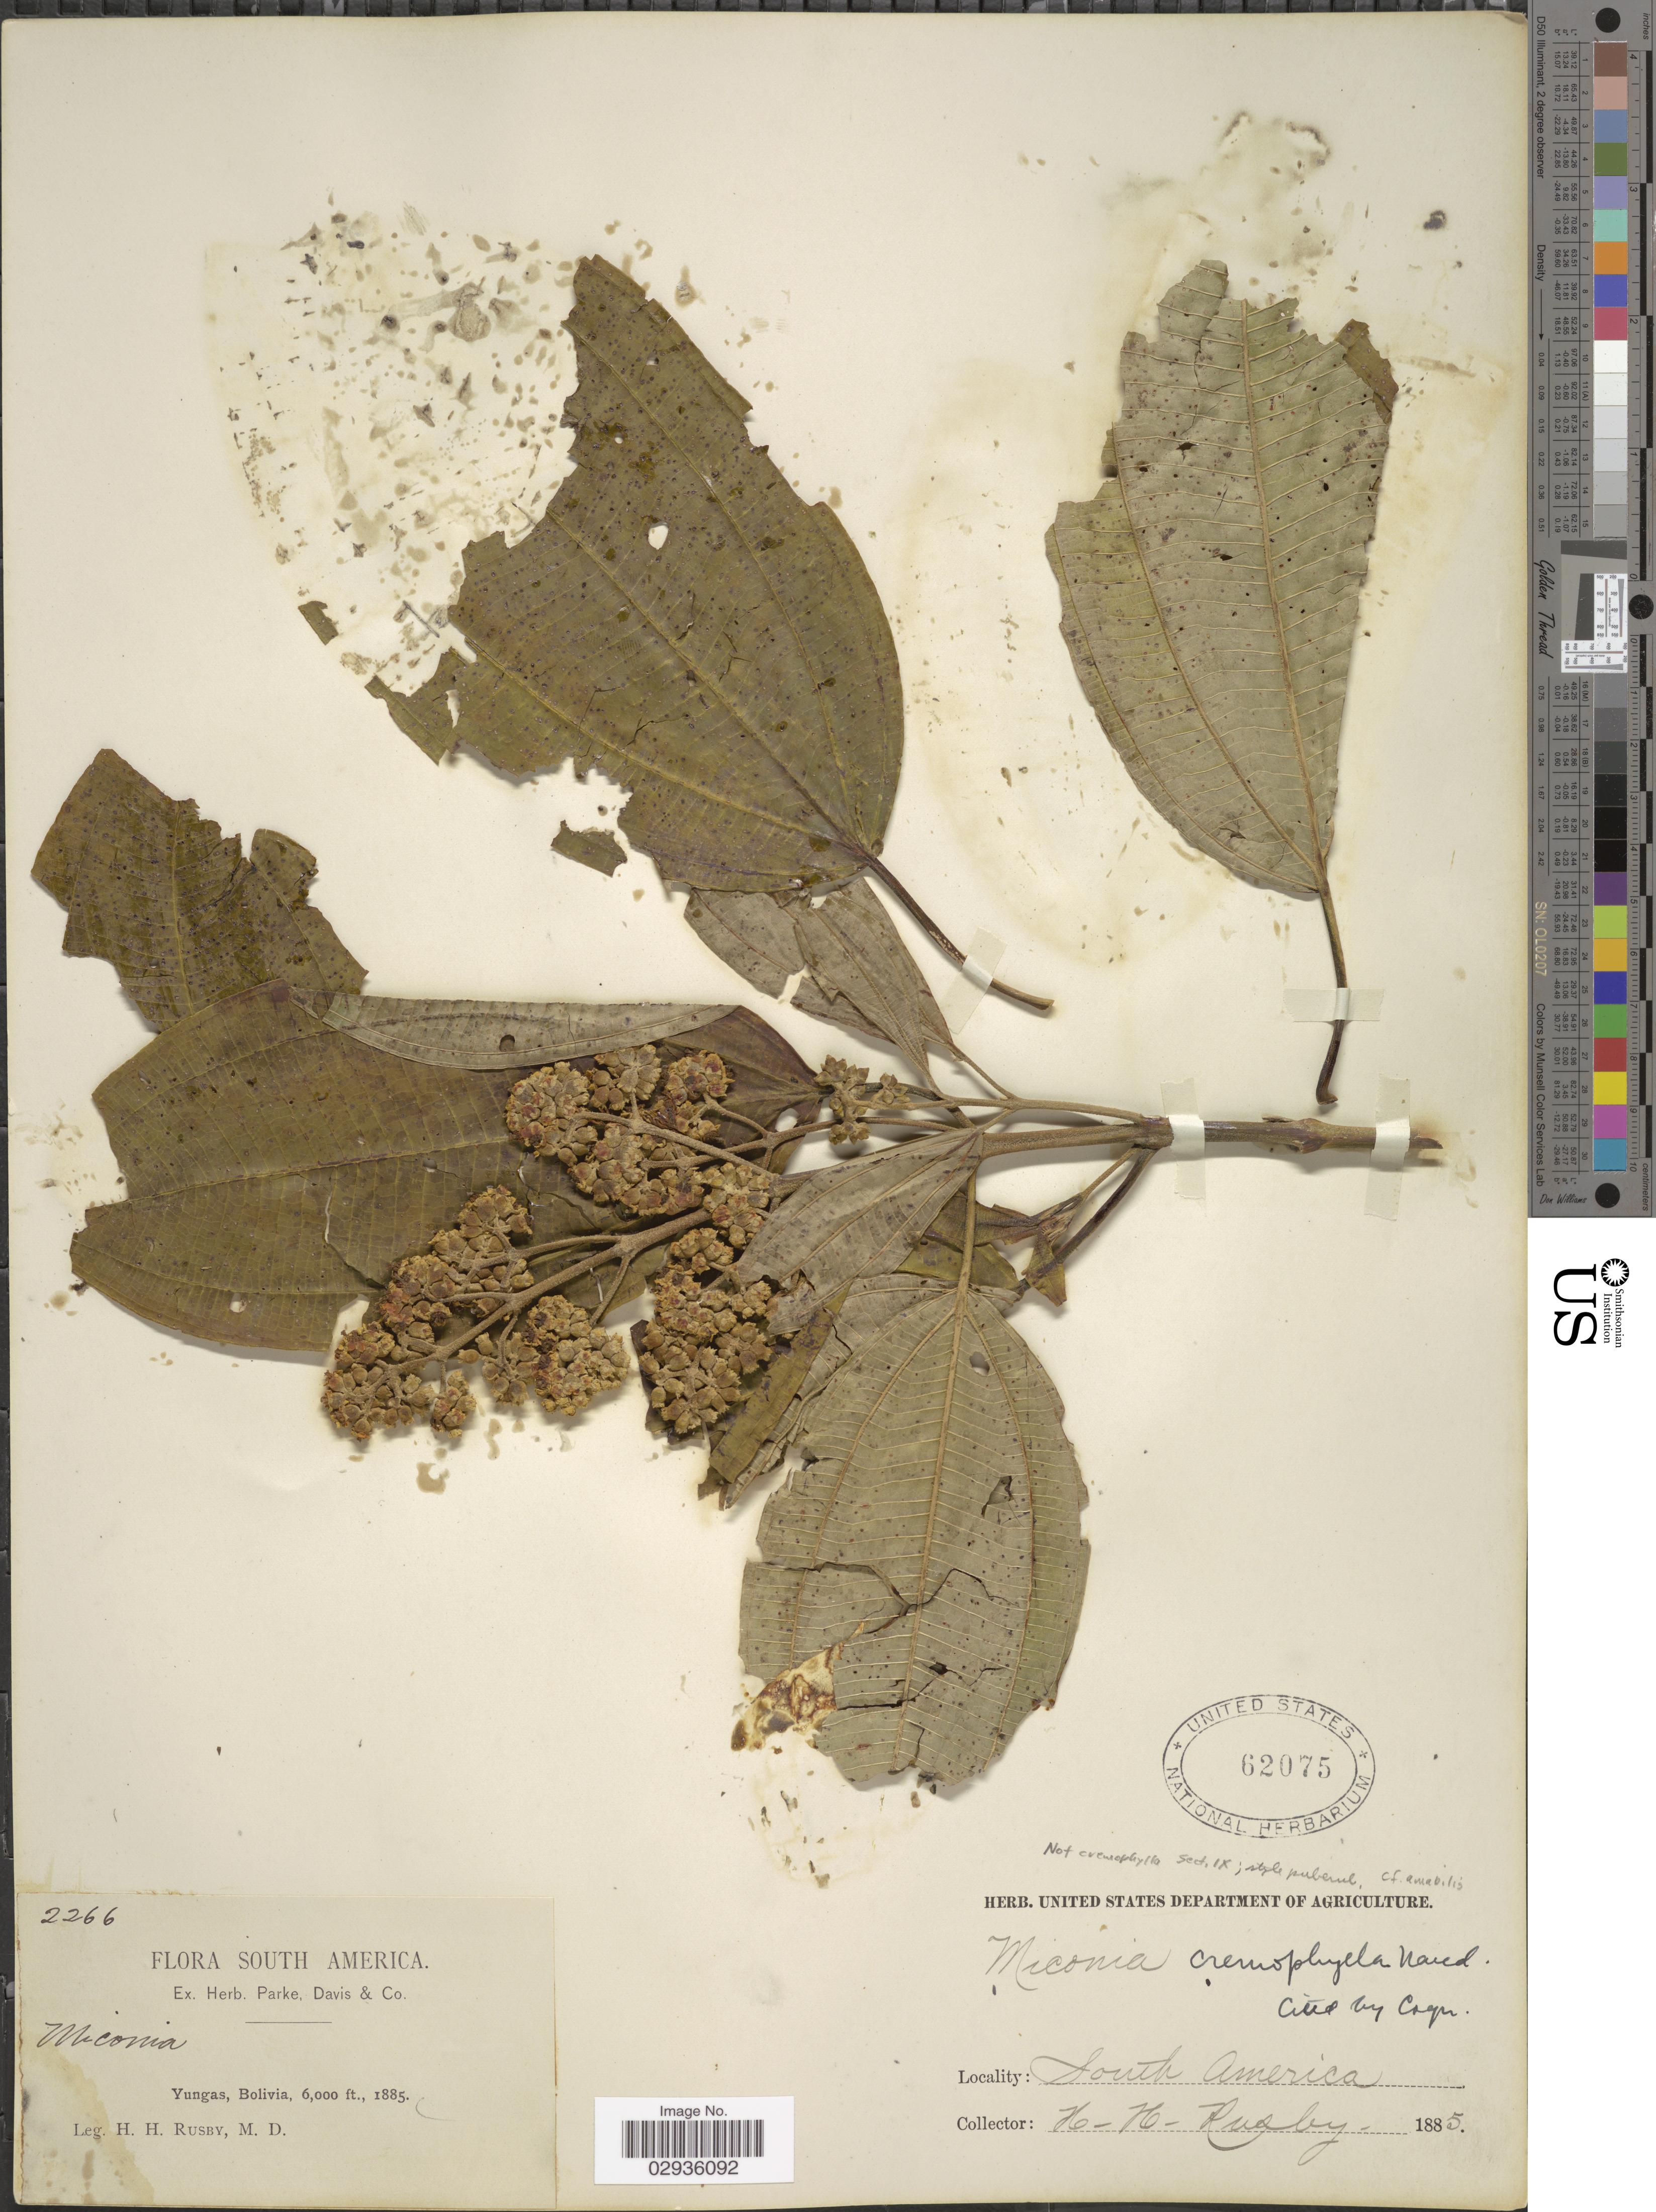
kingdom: Plantae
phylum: Tracheophyta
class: Magnoliopsida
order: Myrtales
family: Melastomataceae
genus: Miconia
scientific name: Miconia amabilis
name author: Cogn.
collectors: H. H. Rusby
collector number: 2266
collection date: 1885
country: Bolivia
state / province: La Paz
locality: Yungas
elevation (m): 1829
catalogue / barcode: US 62075